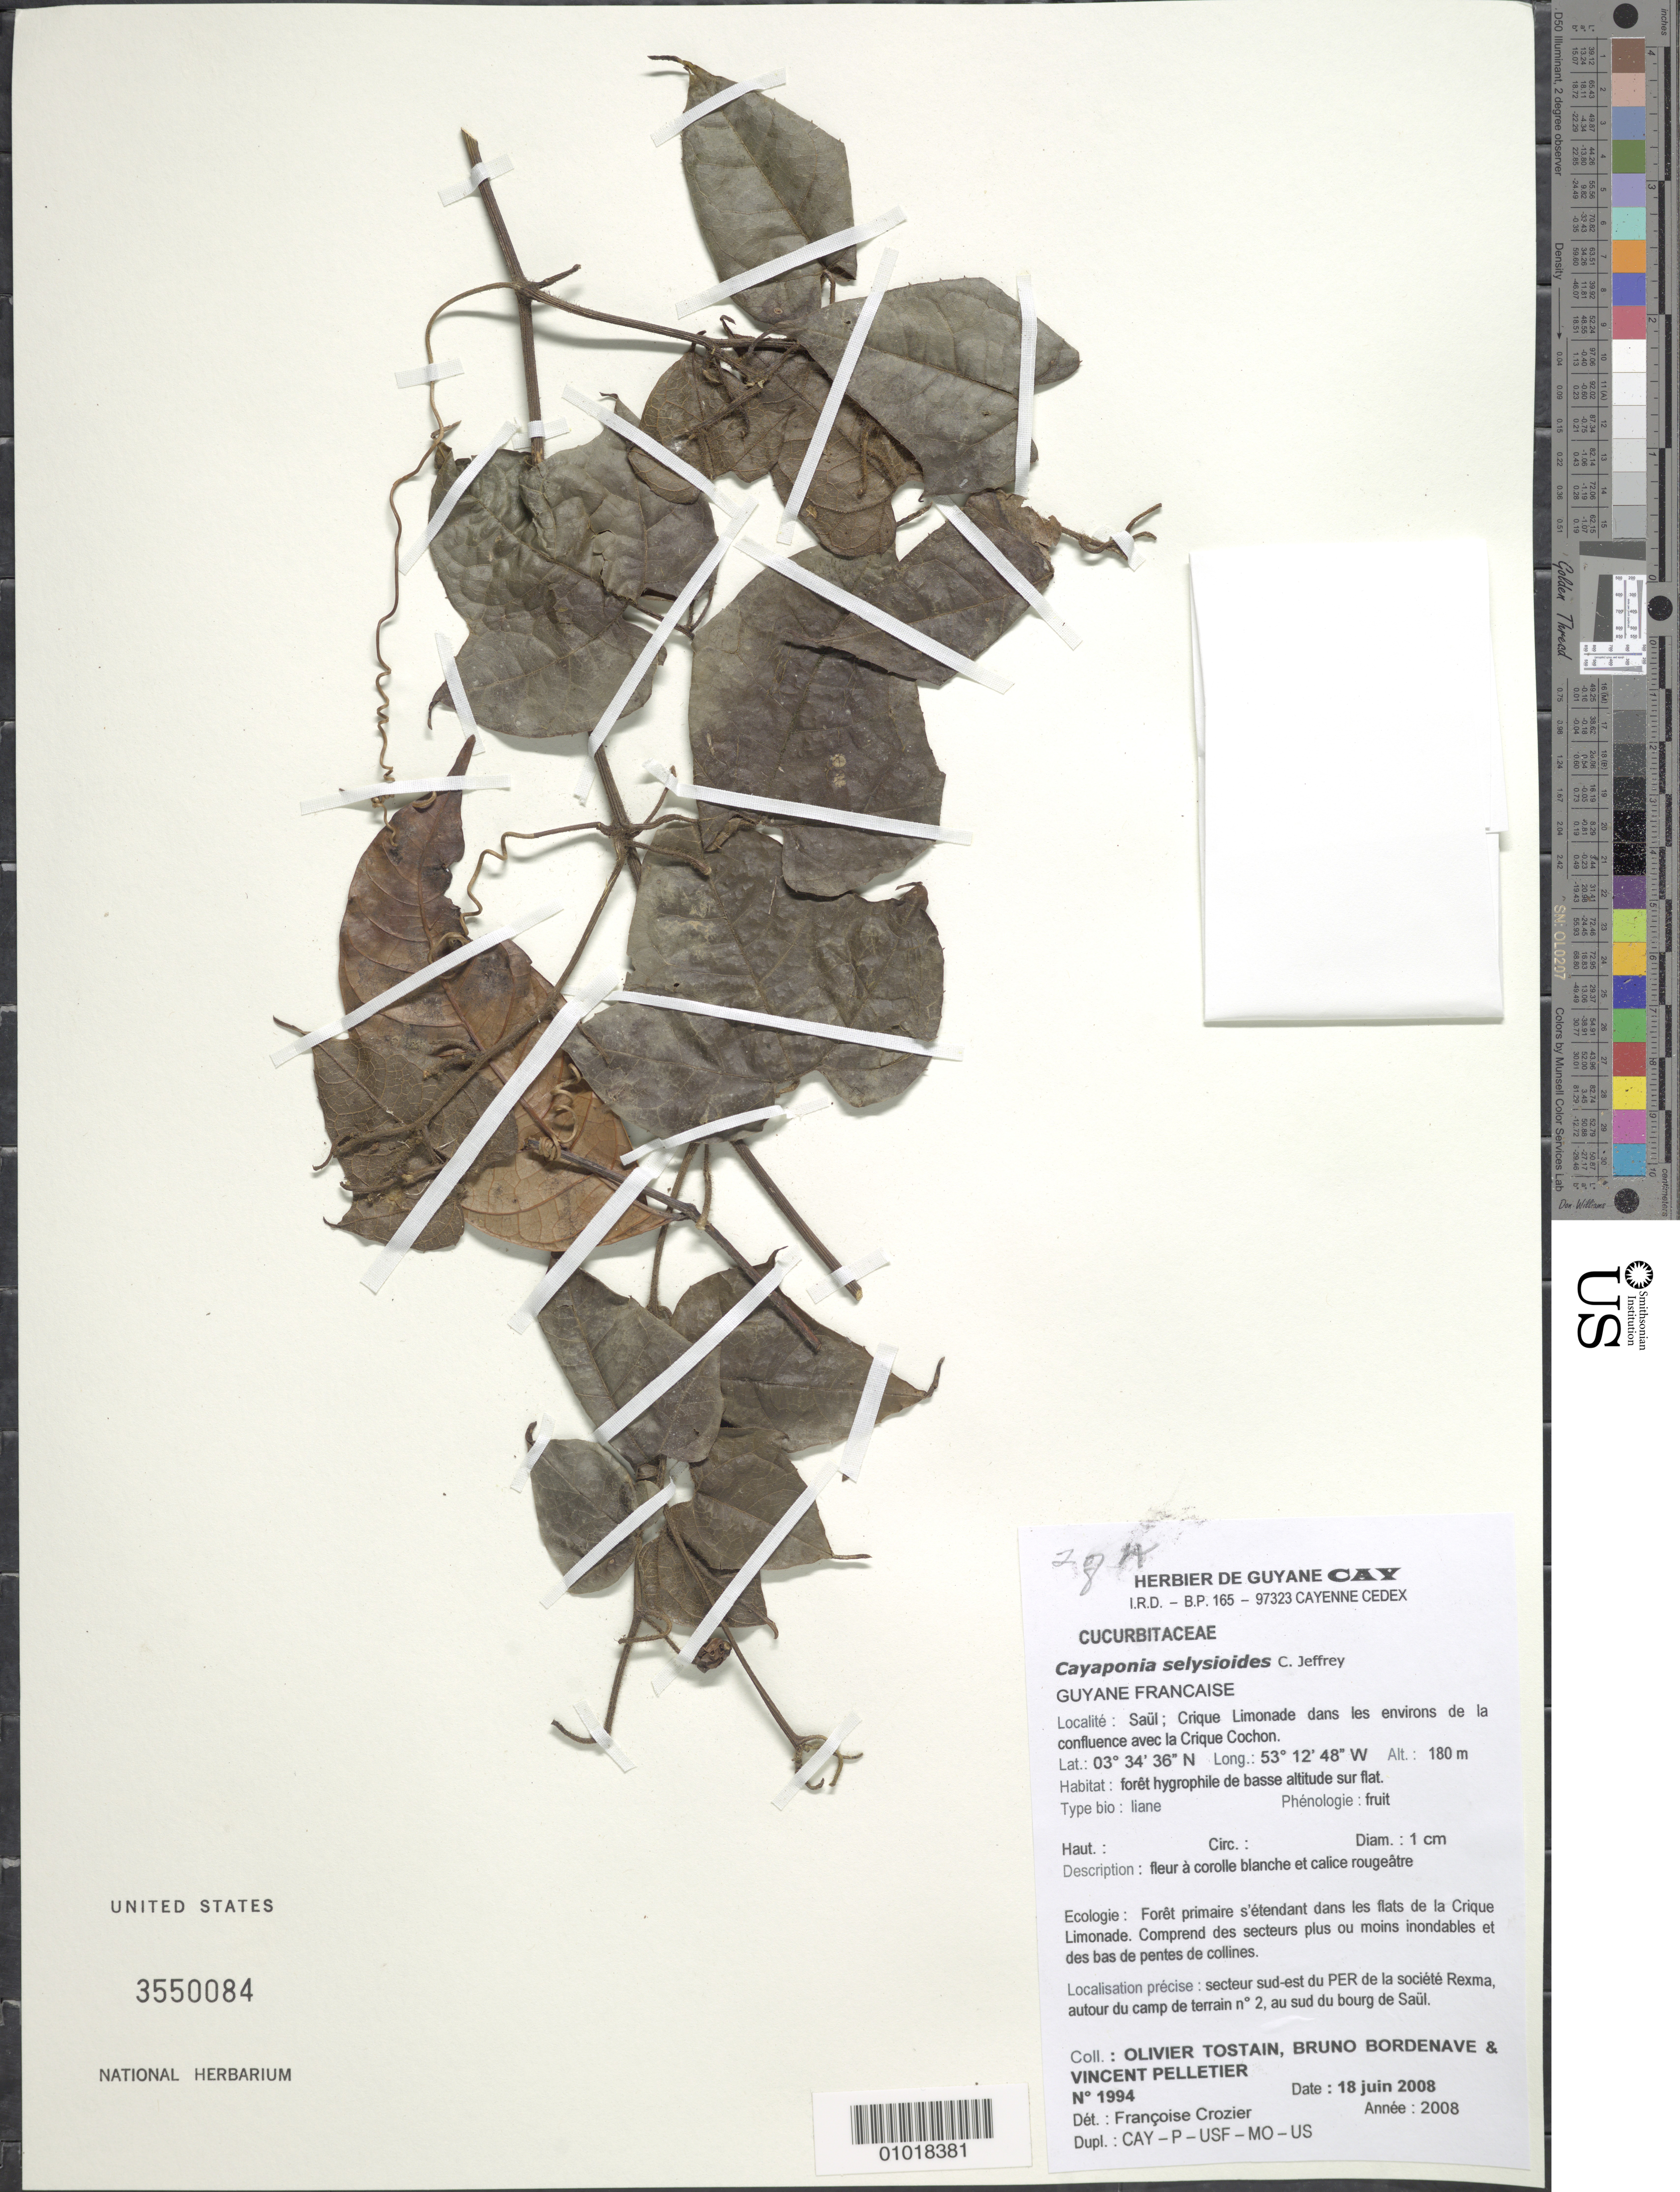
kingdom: Plantae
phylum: Tracheophyta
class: Magnoliopsida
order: Cucurbitales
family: Cucurbitaceae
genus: Cayaponia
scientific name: Cayaponia selysioides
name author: C. Jeffrey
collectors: O. Tostain, B. Bordenave & V. Pelletier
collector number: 1994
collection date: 2008-06-18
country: French Guiana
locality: Guyane Francaise. Saul; Crique Limonade dans les environs de la confluence avec la Crique Cochon.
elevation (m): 180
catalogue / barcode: US 3550084